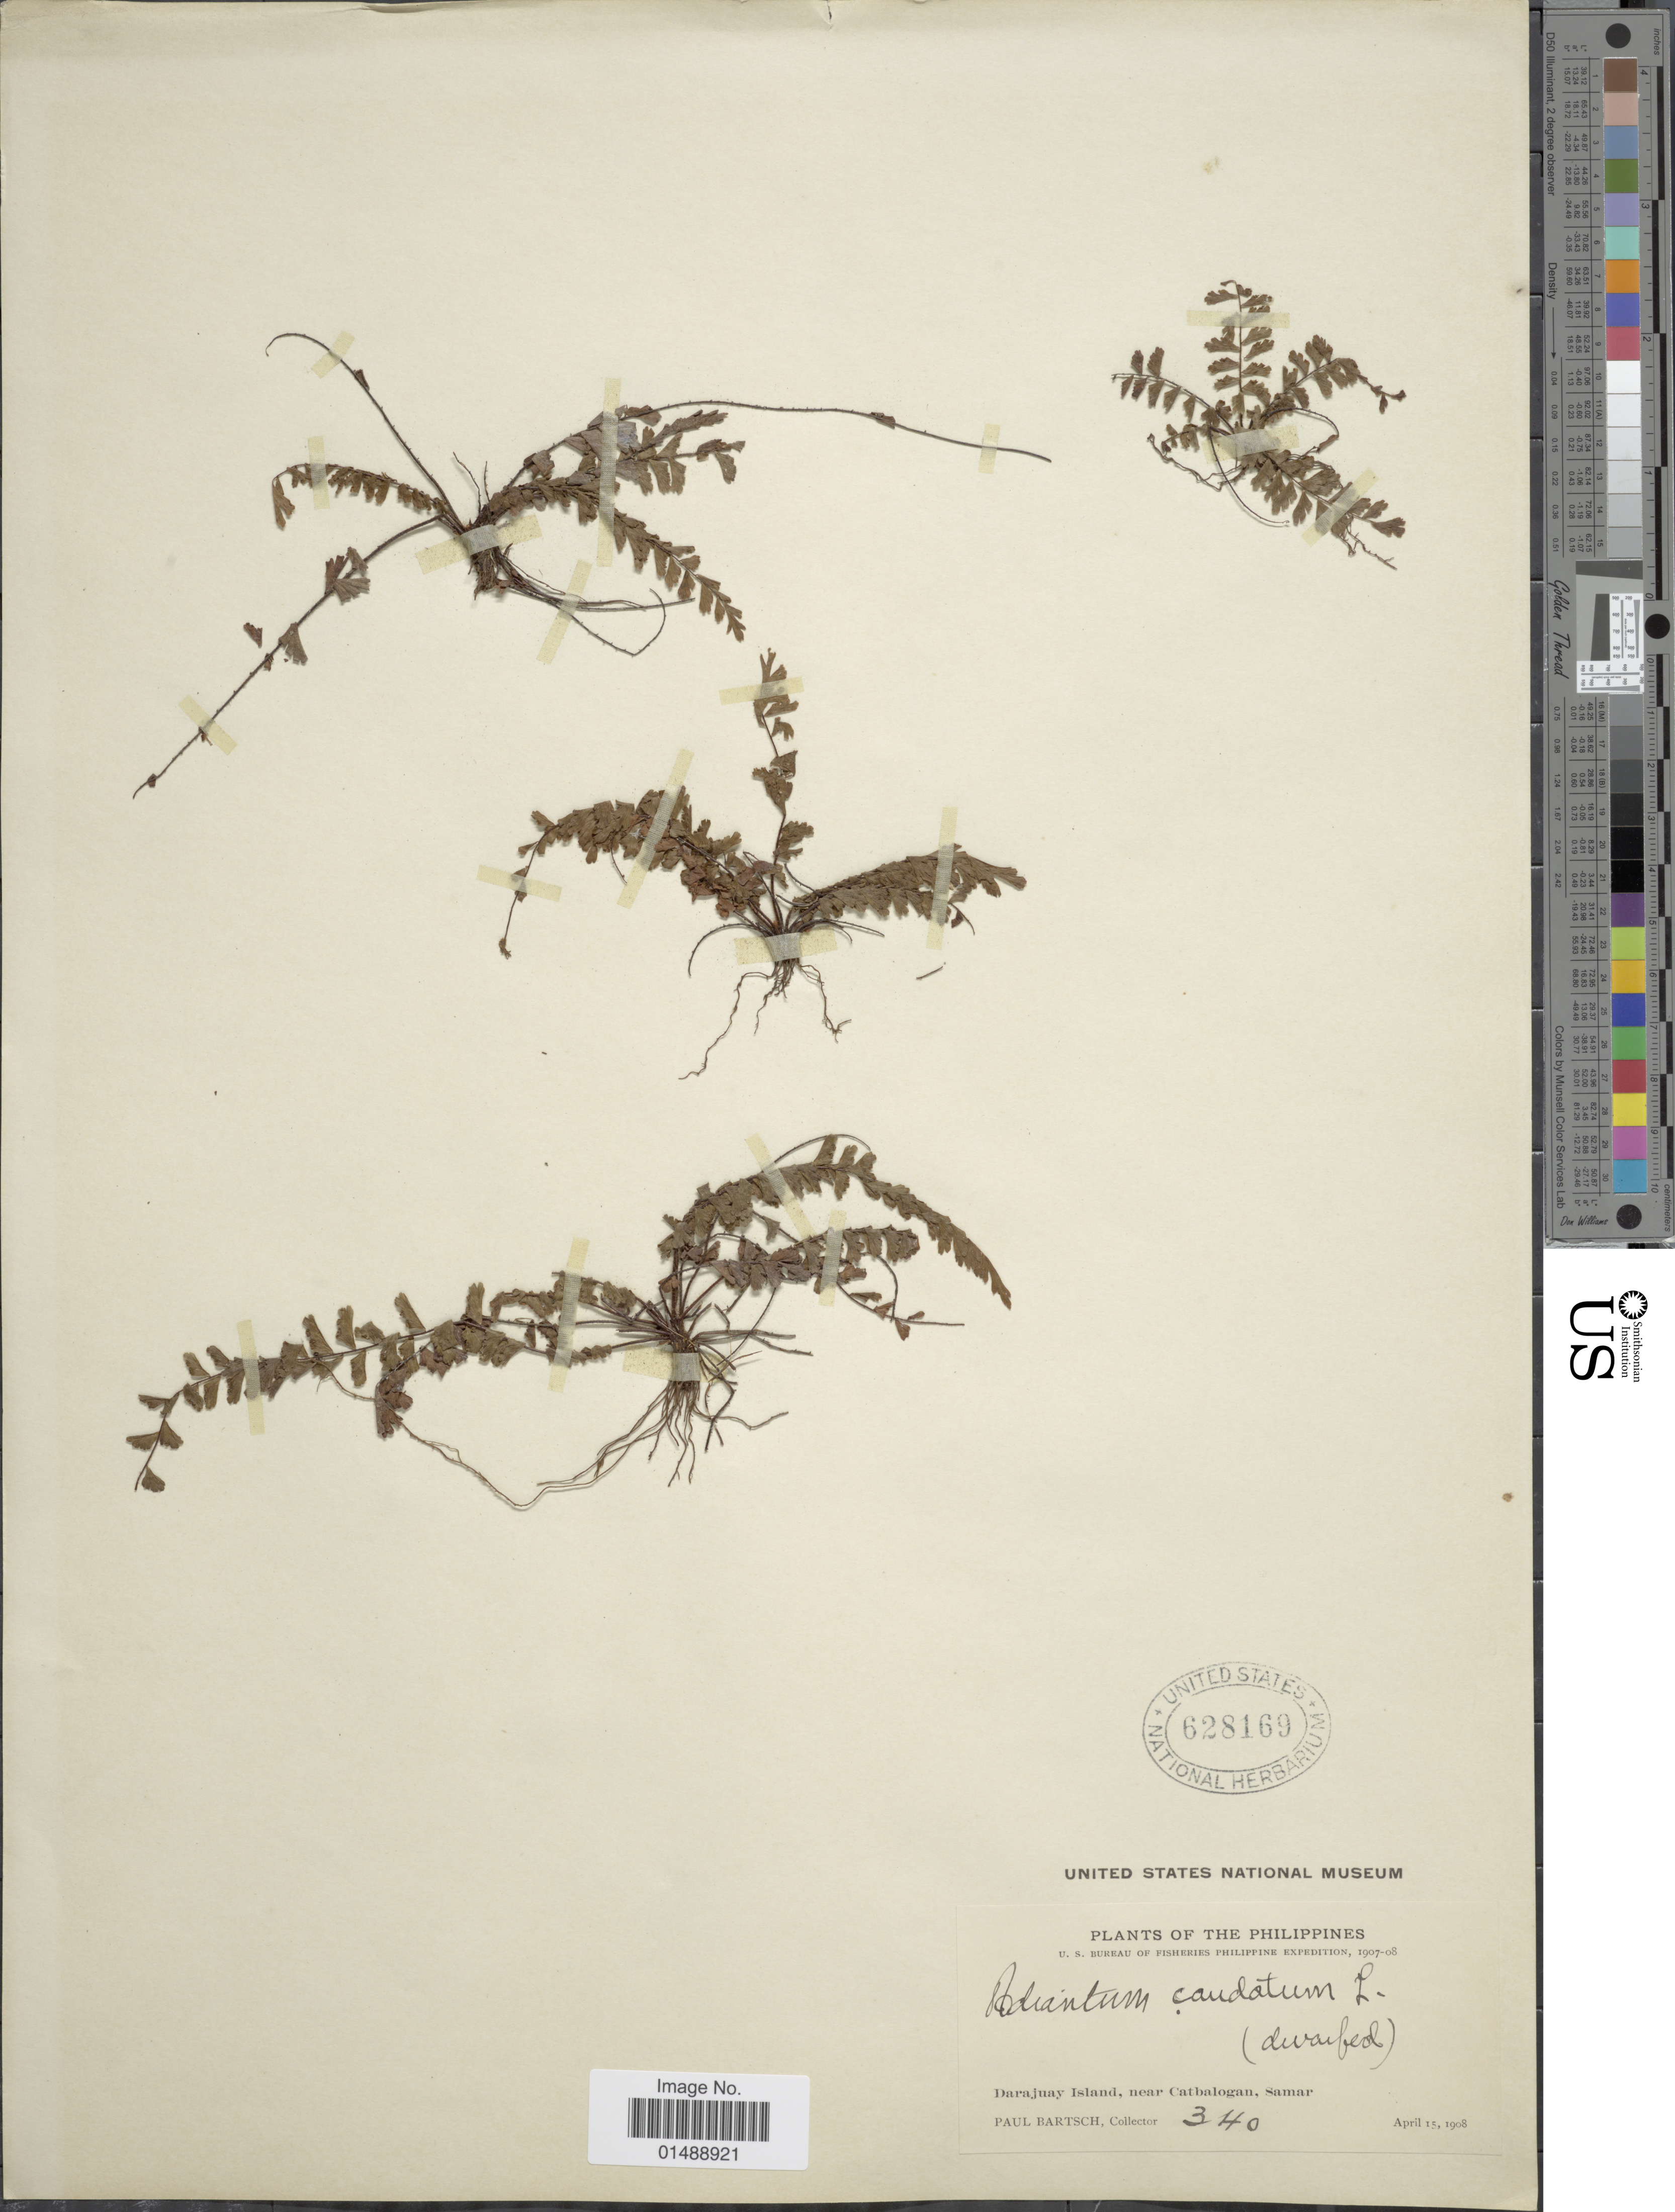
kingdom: Plantae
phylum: Tracheophyta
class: Polypodiopsida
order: Polypodiales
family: Pteridaceae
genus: Adiantum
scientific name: Adiantum caudatum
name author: L.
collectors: P. Bartsch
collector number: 340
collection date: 1908-04-15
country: Philippines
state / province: Eastern Visayas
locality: Darajuay Island, near Catbalogan, Samar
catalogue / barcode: US 628169